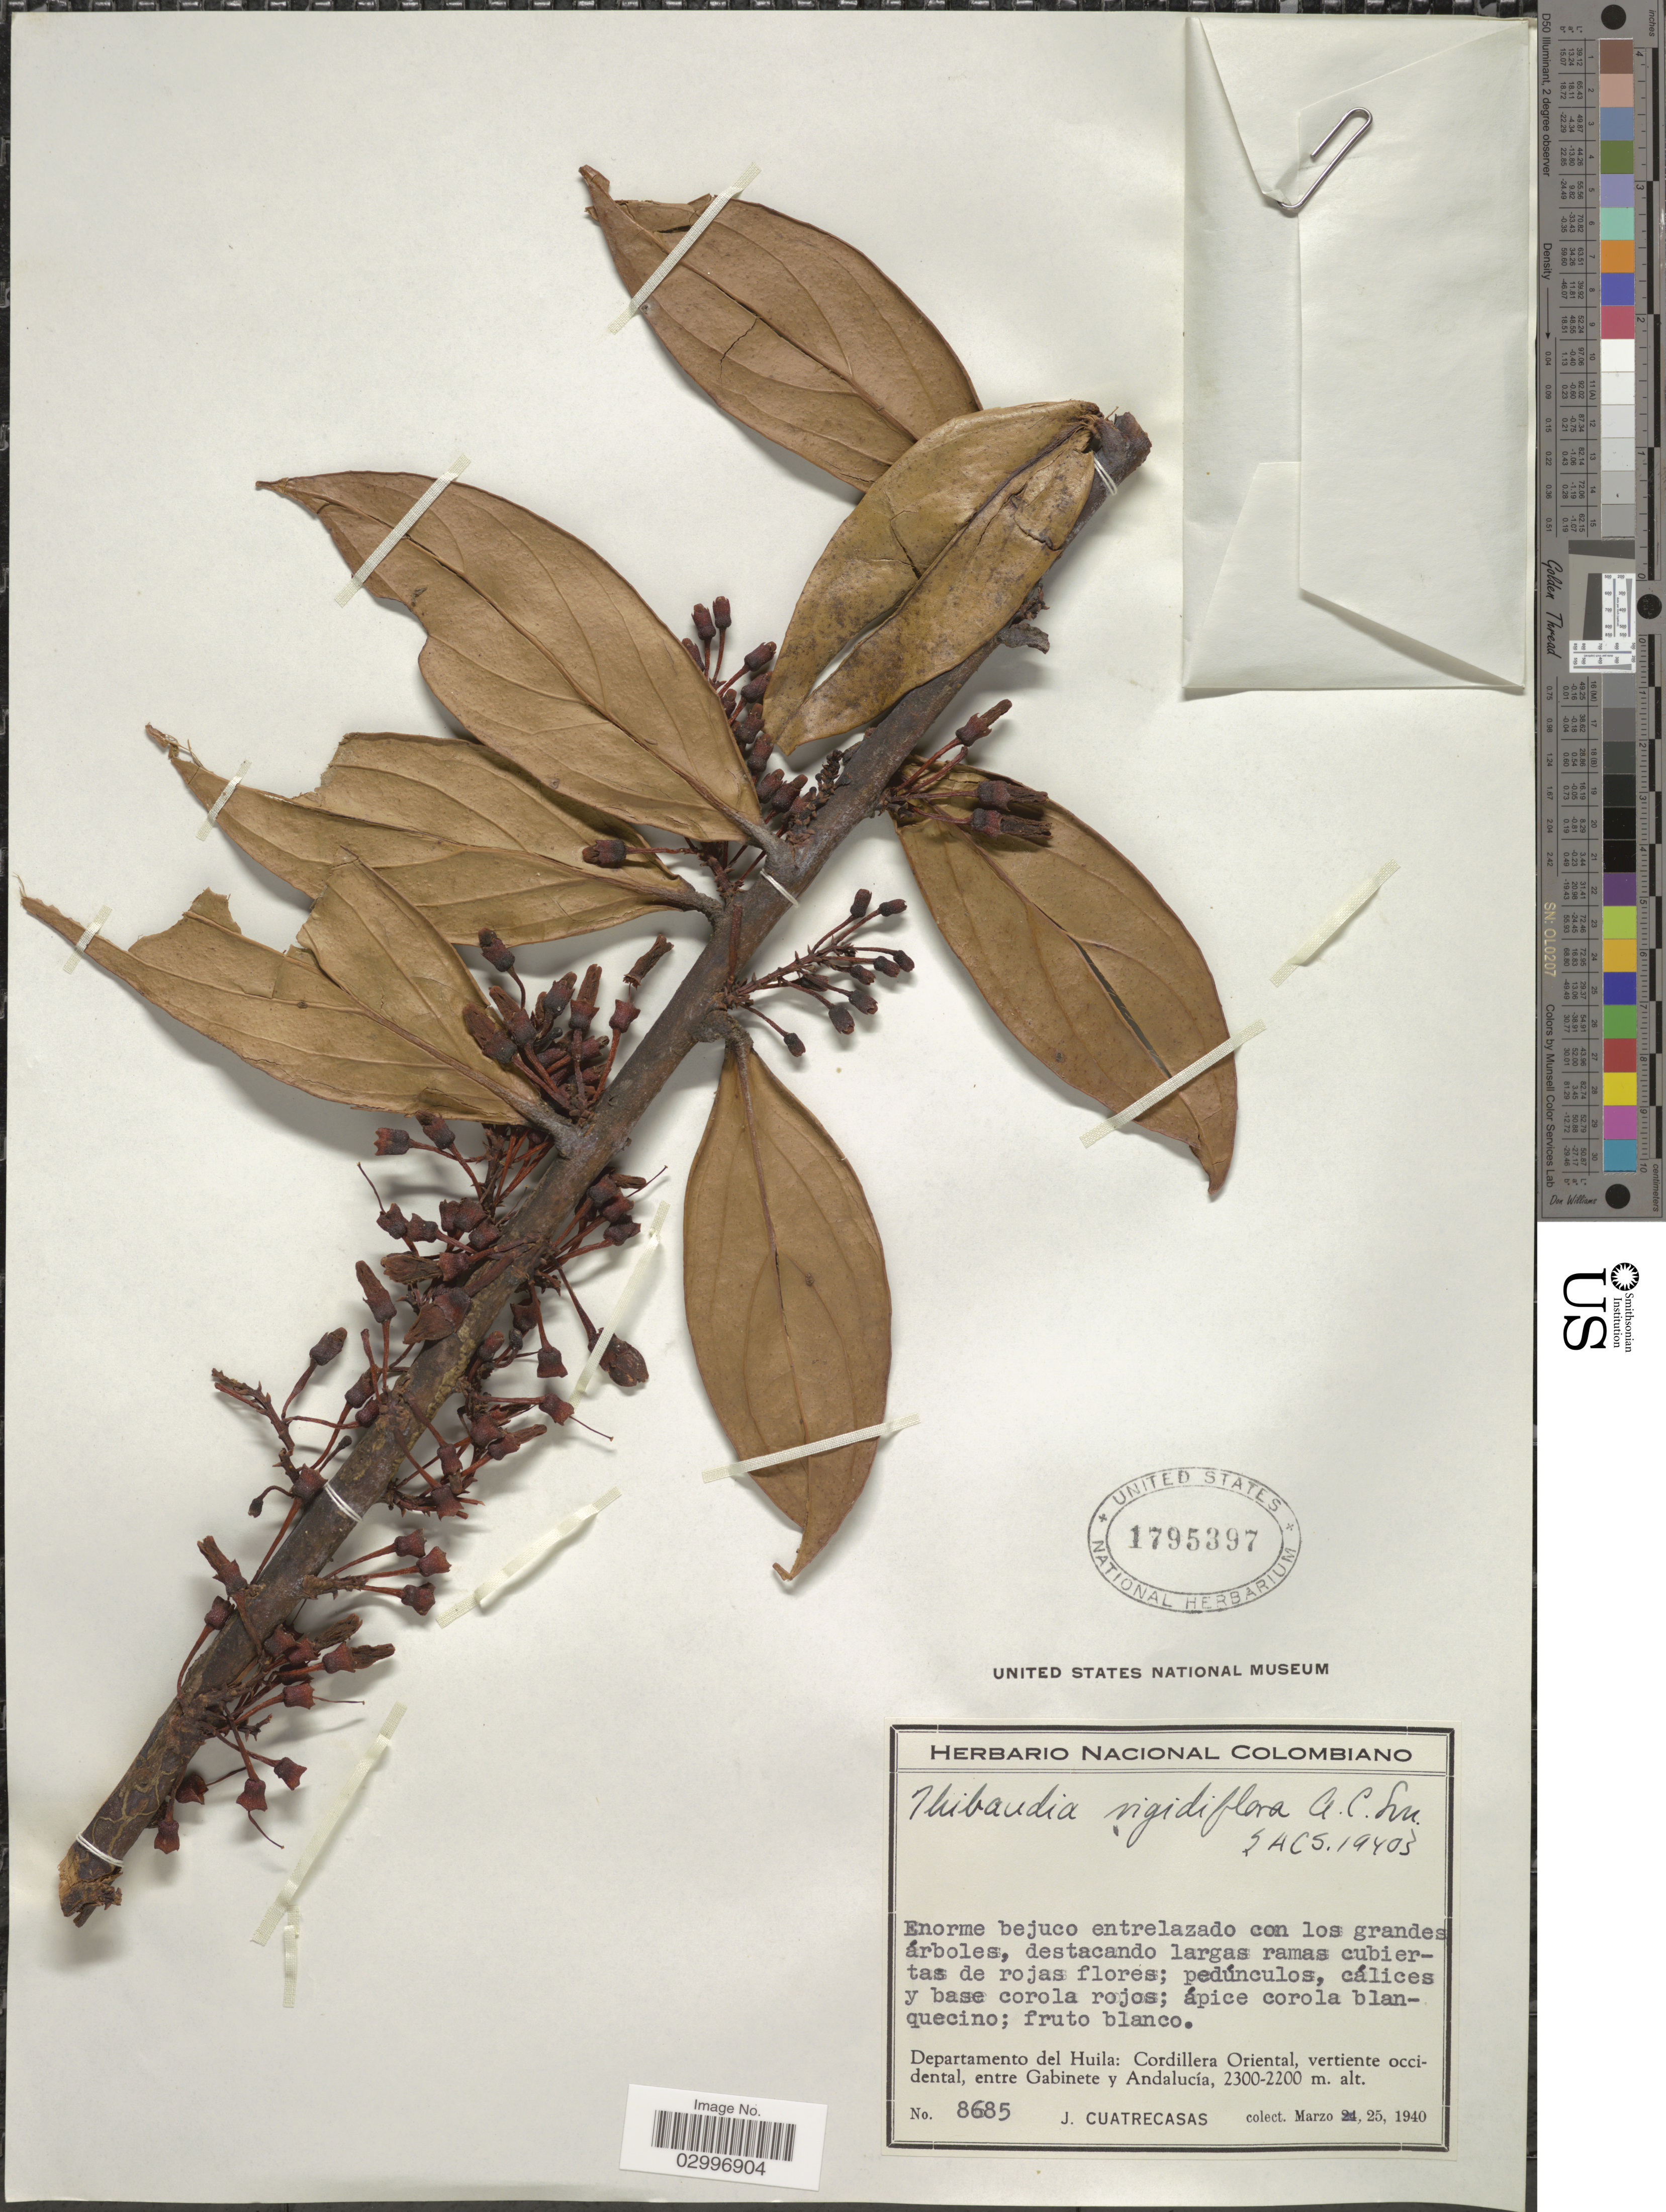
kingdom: Plantae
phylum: Tracheophyta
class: Magnoliopsida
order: Ericales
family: Ericaceae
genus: Thibaudia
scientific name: Thibaudia rigidiflora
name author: A.C. Sm.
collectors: J. Cuatrecasas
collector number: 8685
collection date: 1940-03-25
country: Colombia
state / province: Huila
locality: Departamento del Huila: Cordillera Oriental, vertiente occidental, entre Gabinete y Andalucía.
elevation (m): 2200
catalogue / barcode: US 1795397